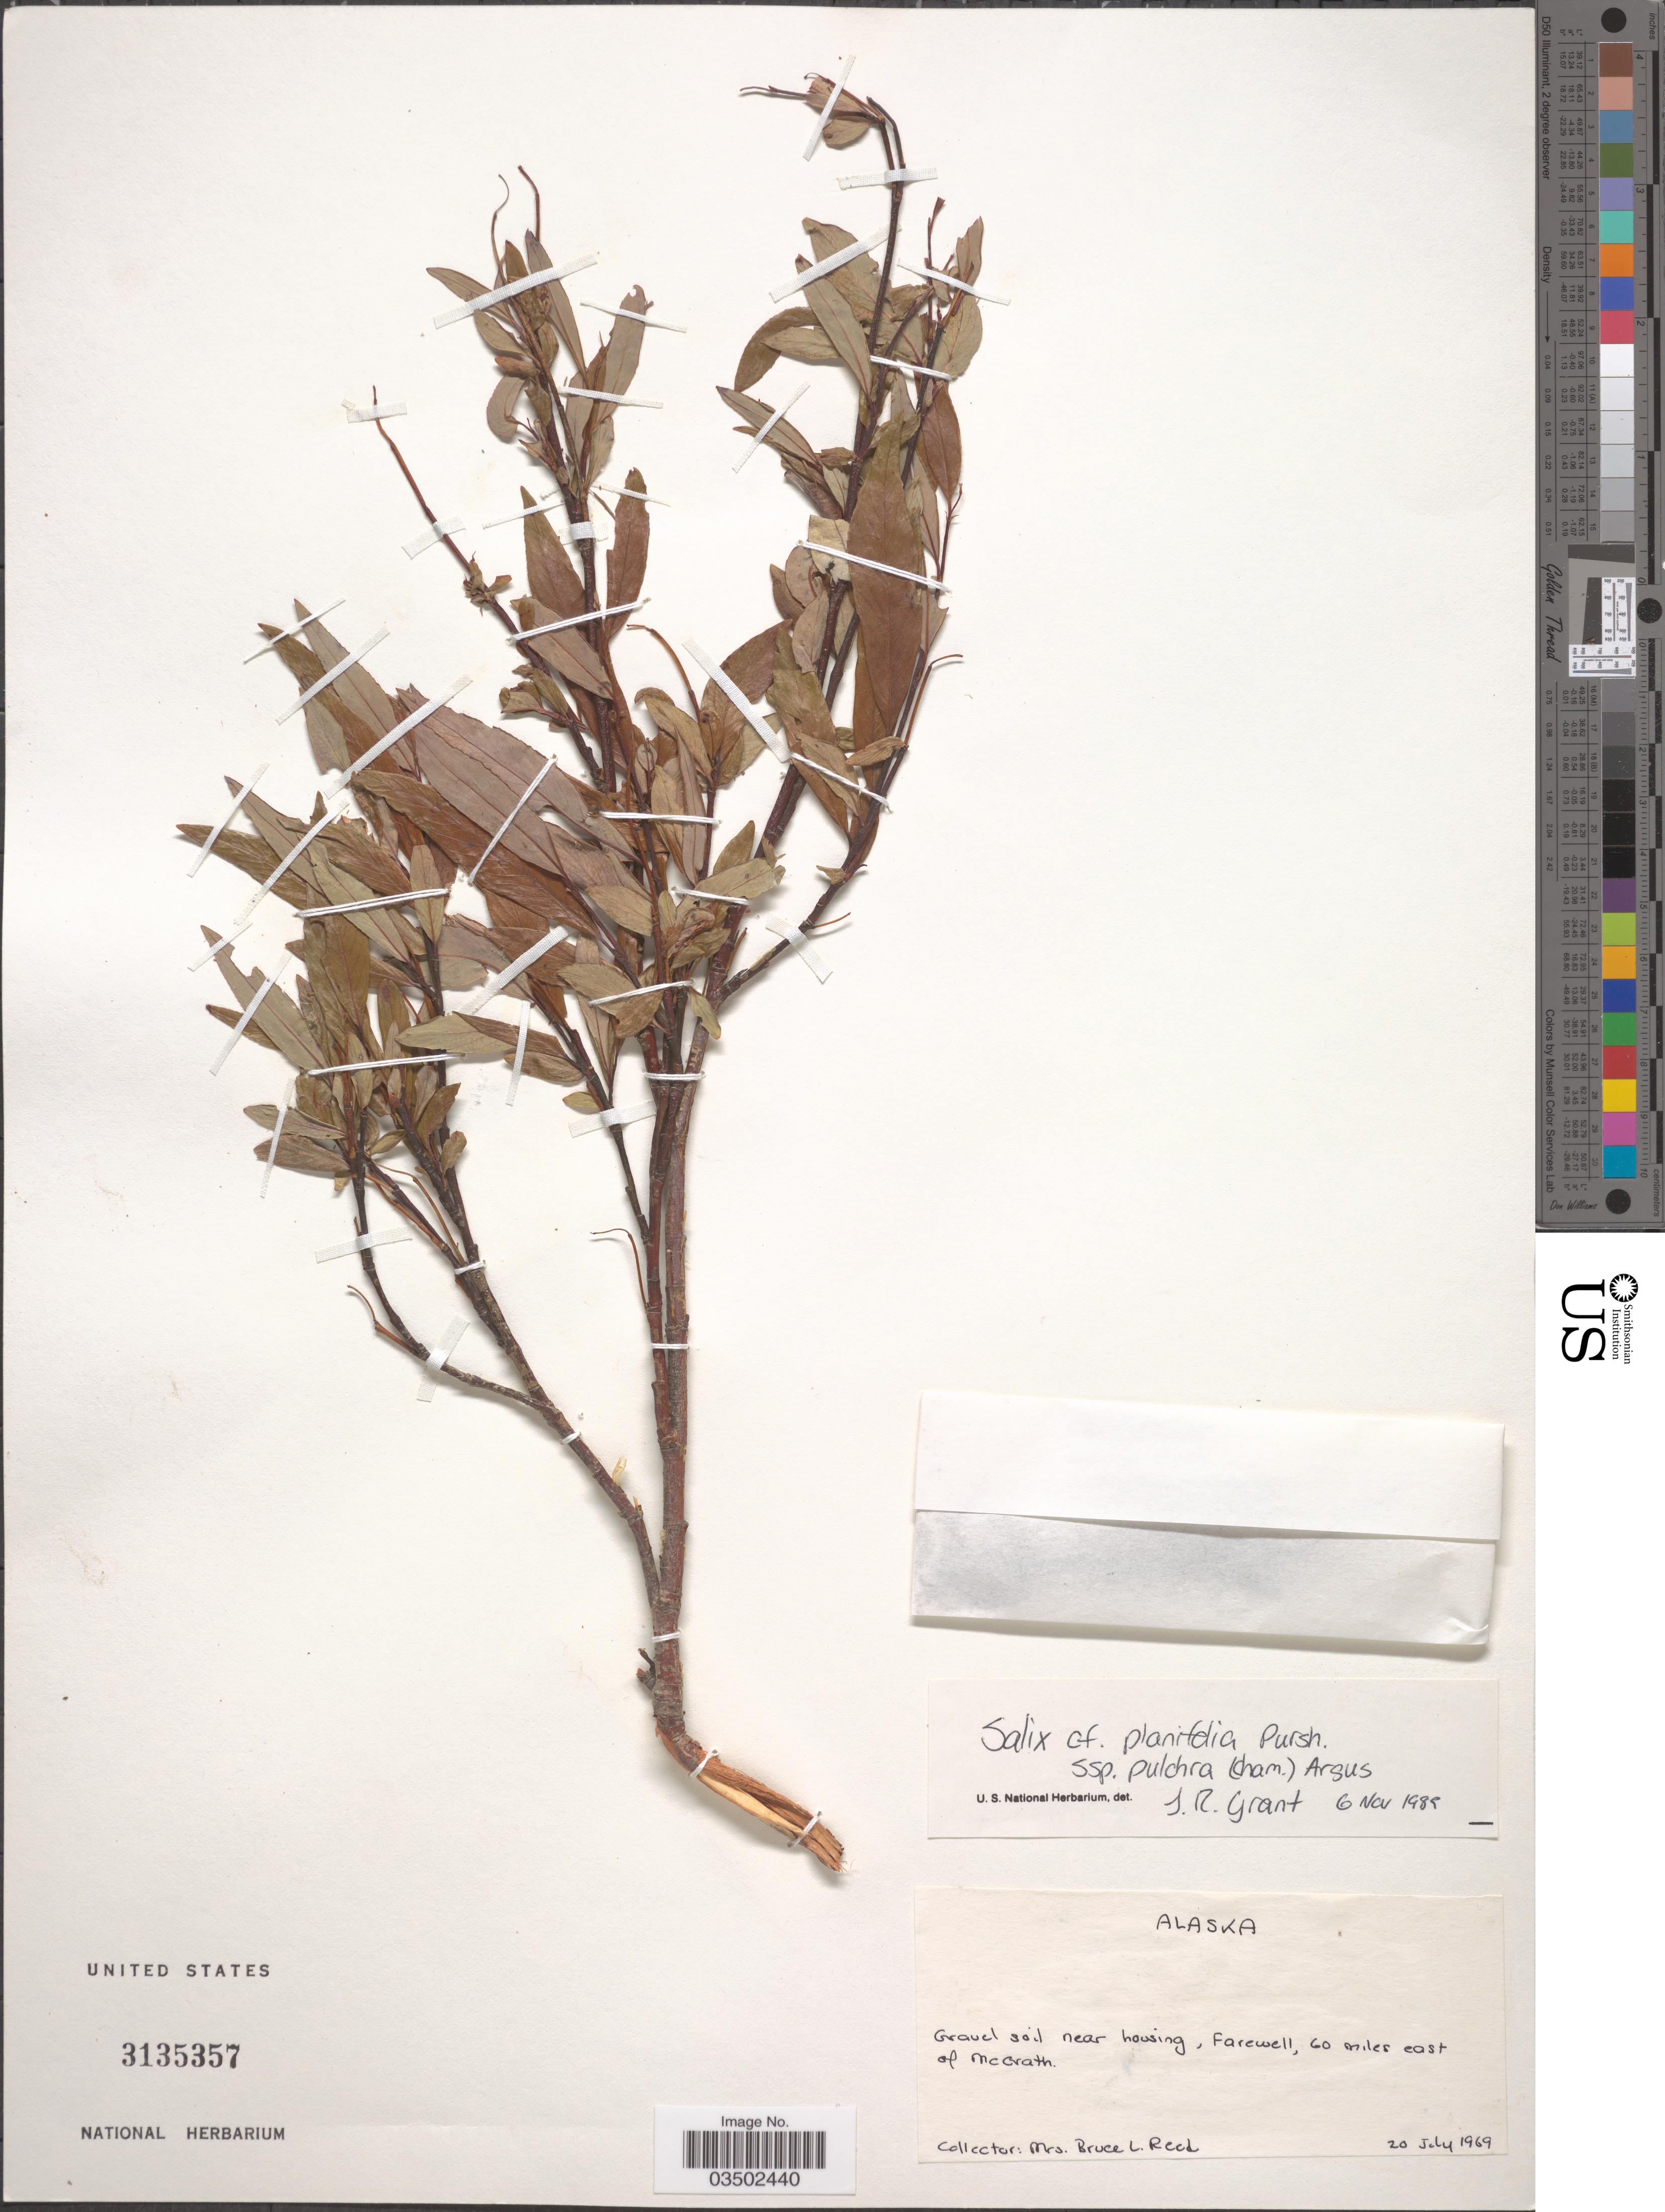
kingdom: Plantae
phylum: Tracheophyta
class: Magnoliopsida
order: Malpighiales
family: Salicaceae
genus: Salix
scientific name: Salix planifolia var. pennata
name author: (C.R. Ball) C.R. Ball ex Dutilly et al.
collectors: B. Reed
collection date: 1969-07-20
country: United States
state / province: Alaska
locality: Near housing, Farewell, 60 miles east of McGrath.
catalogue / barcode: US 3135357